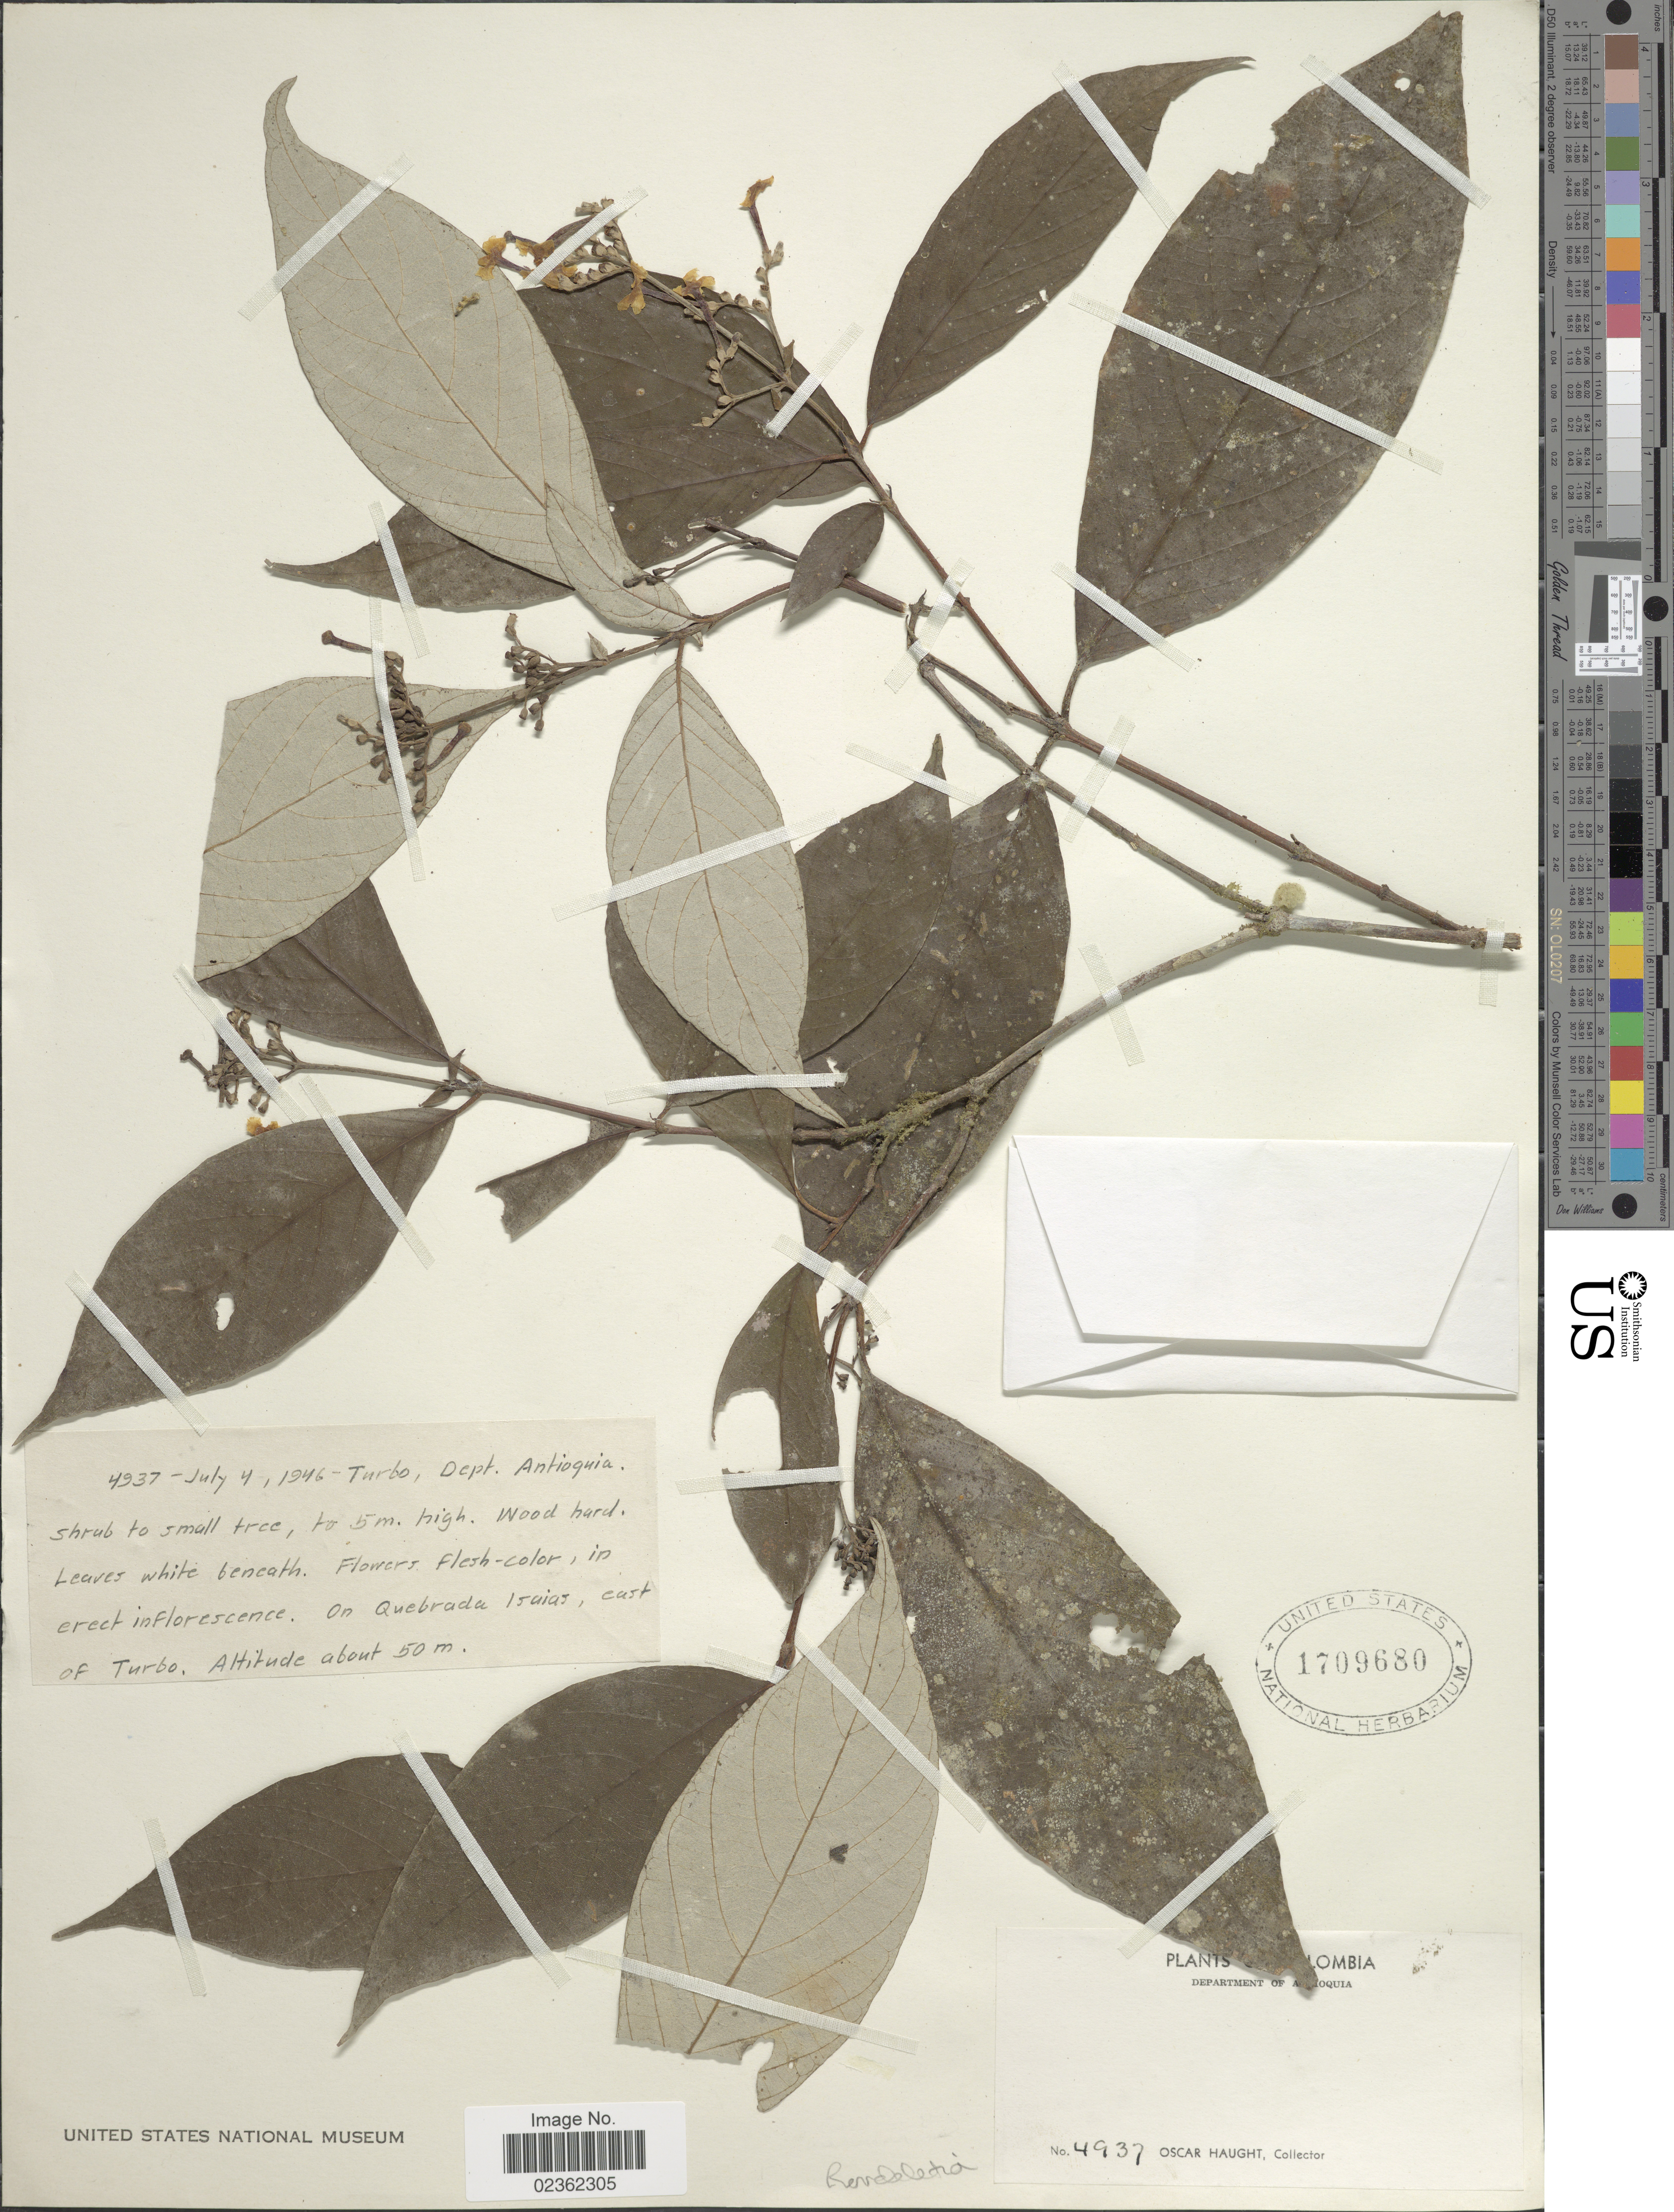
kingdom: Plantae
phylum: Tracheophyta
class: Magnoliopsida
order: Gentianales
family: Rubiaceae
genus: Rondeletia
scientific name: Rondeletia sp.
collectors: O. L. Haught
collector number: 4937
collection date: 1946-07-04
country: Colombia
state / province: Antioquia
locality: Turbo, on Quebrada Isaias, east of Turbo.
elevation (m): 50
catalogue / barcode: US 1709680